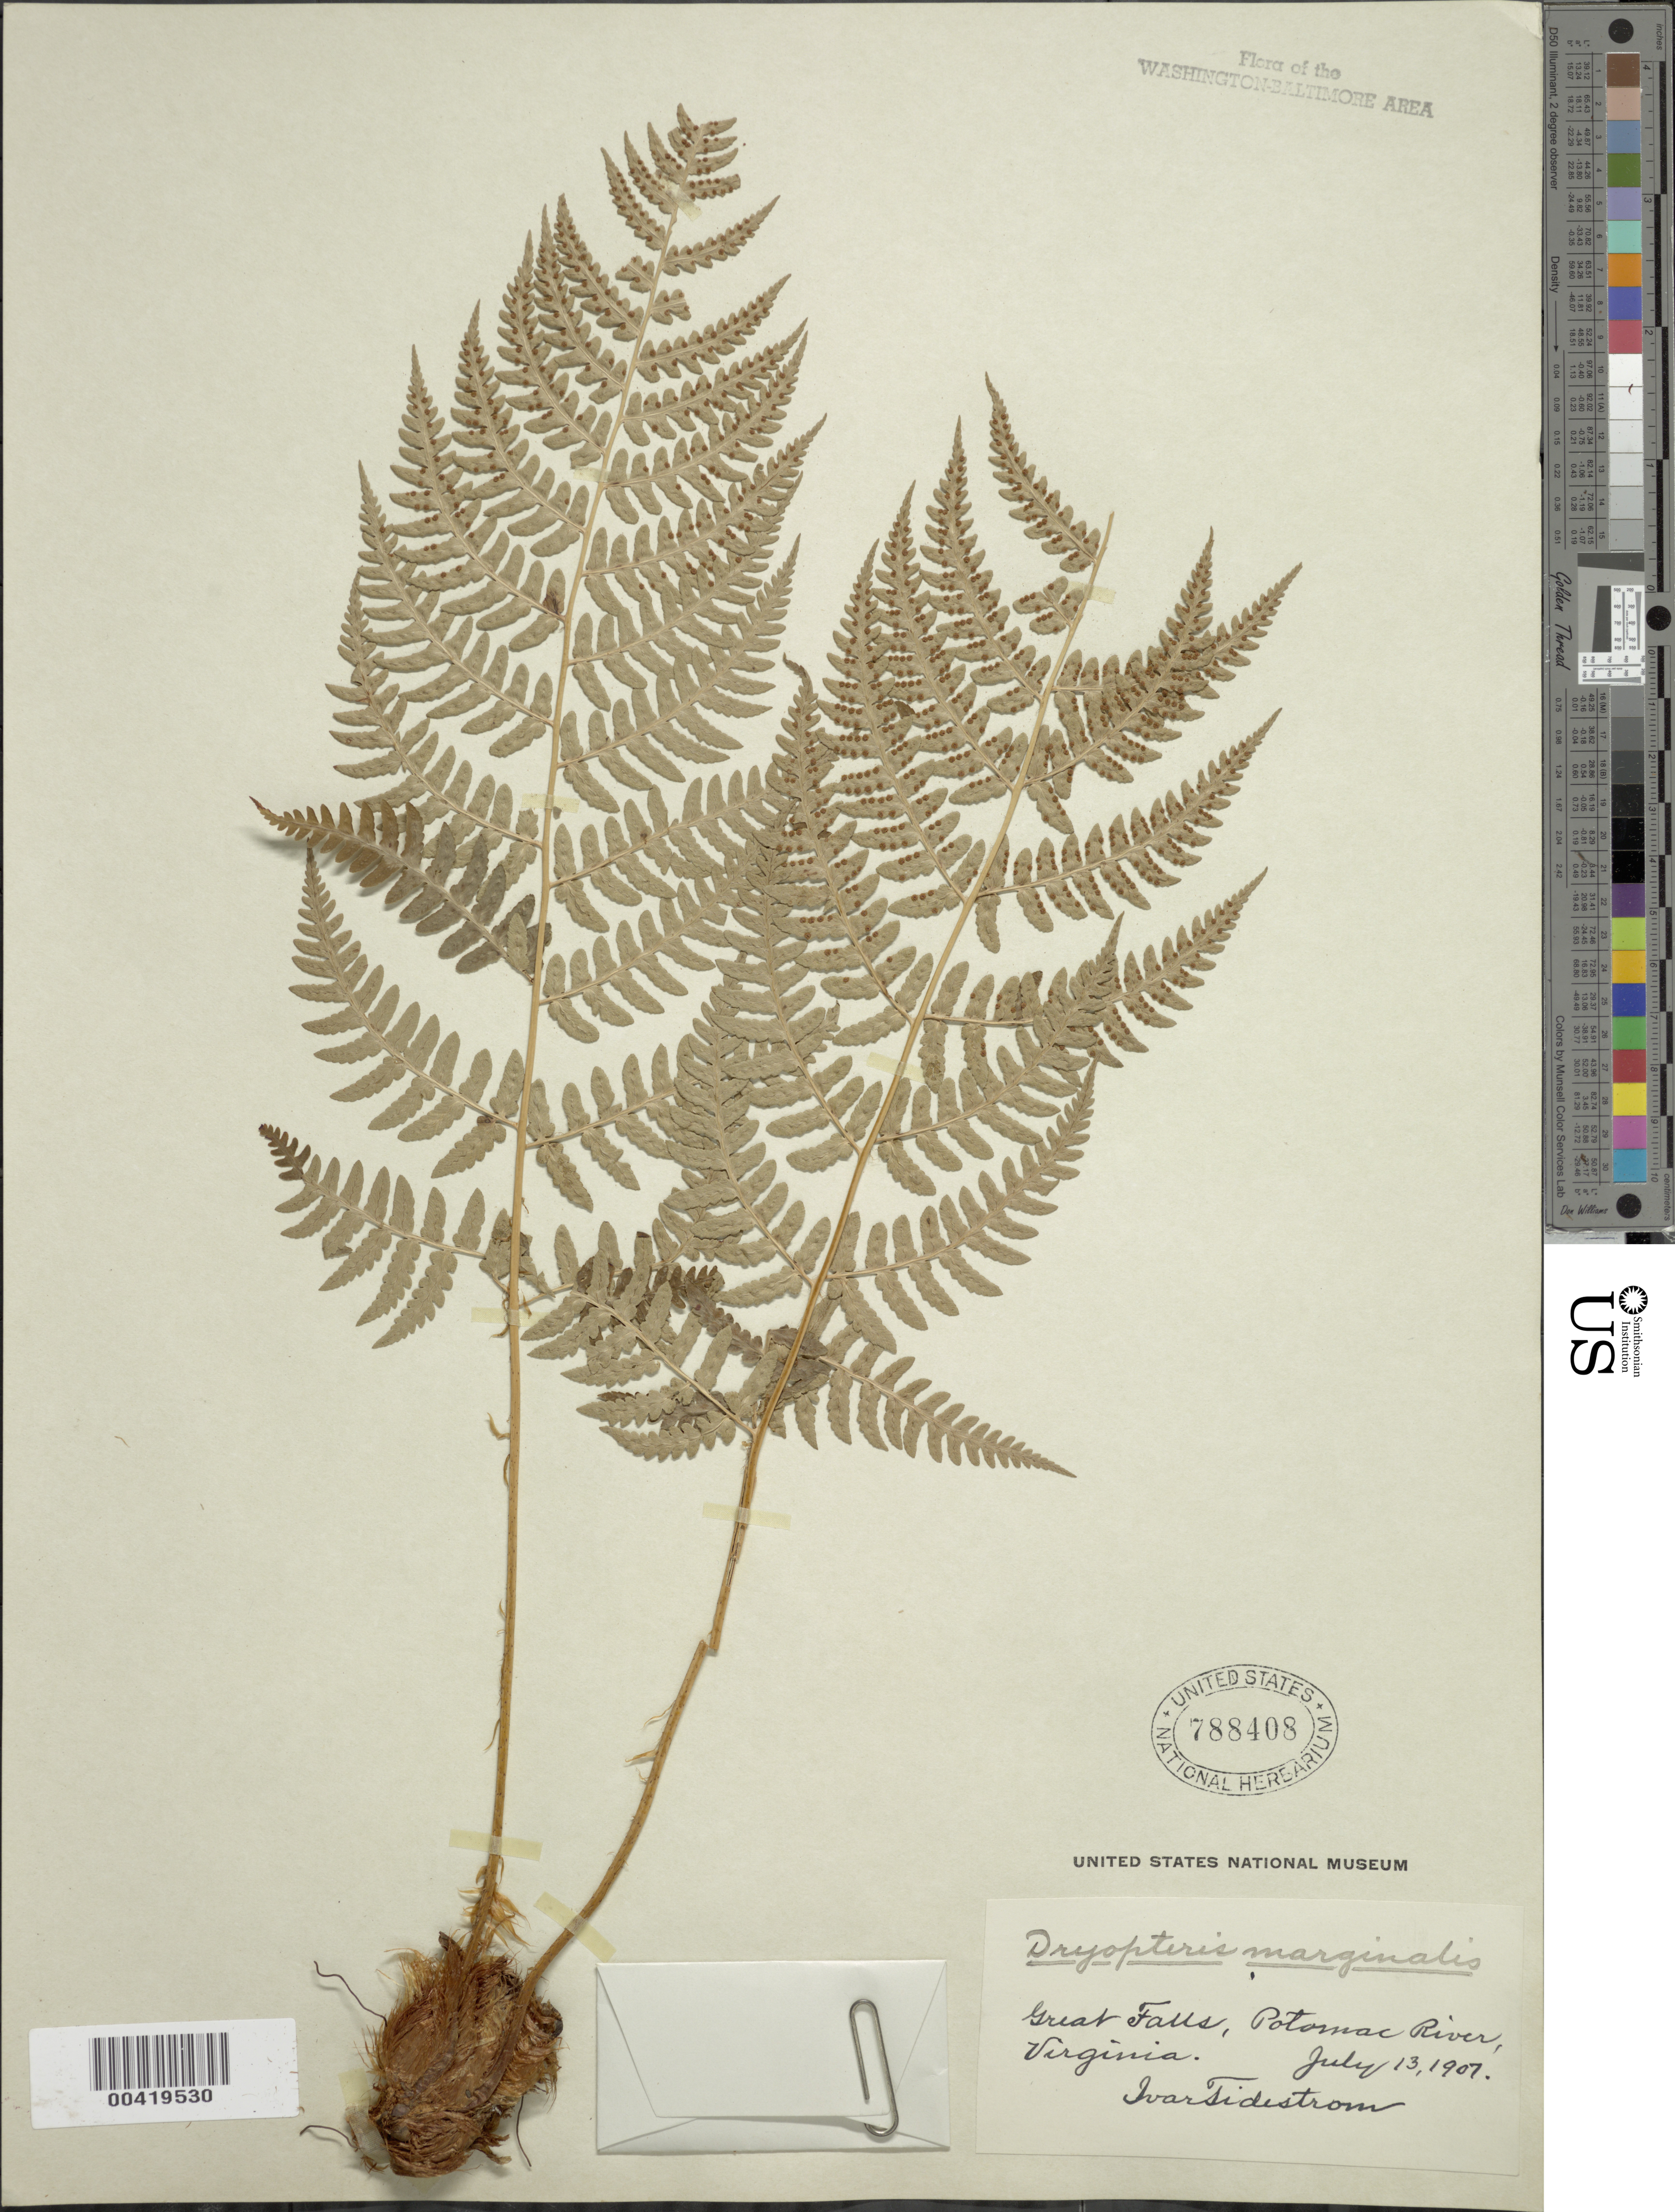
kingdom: Plantae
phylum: Tracheophyta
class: Polypodiopsida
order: Polypodiales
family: Dryopteridaceae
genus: Dryopteris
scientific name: Dryopteris marginalis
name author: (L.) A. Gray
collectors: I. F. Tidestrom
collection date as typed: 13 Jul 1907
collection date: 1907-07-13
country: United States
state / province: Virginia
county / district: Fairfax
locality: Great Falls C. and O. Canal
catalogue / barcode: US 788408